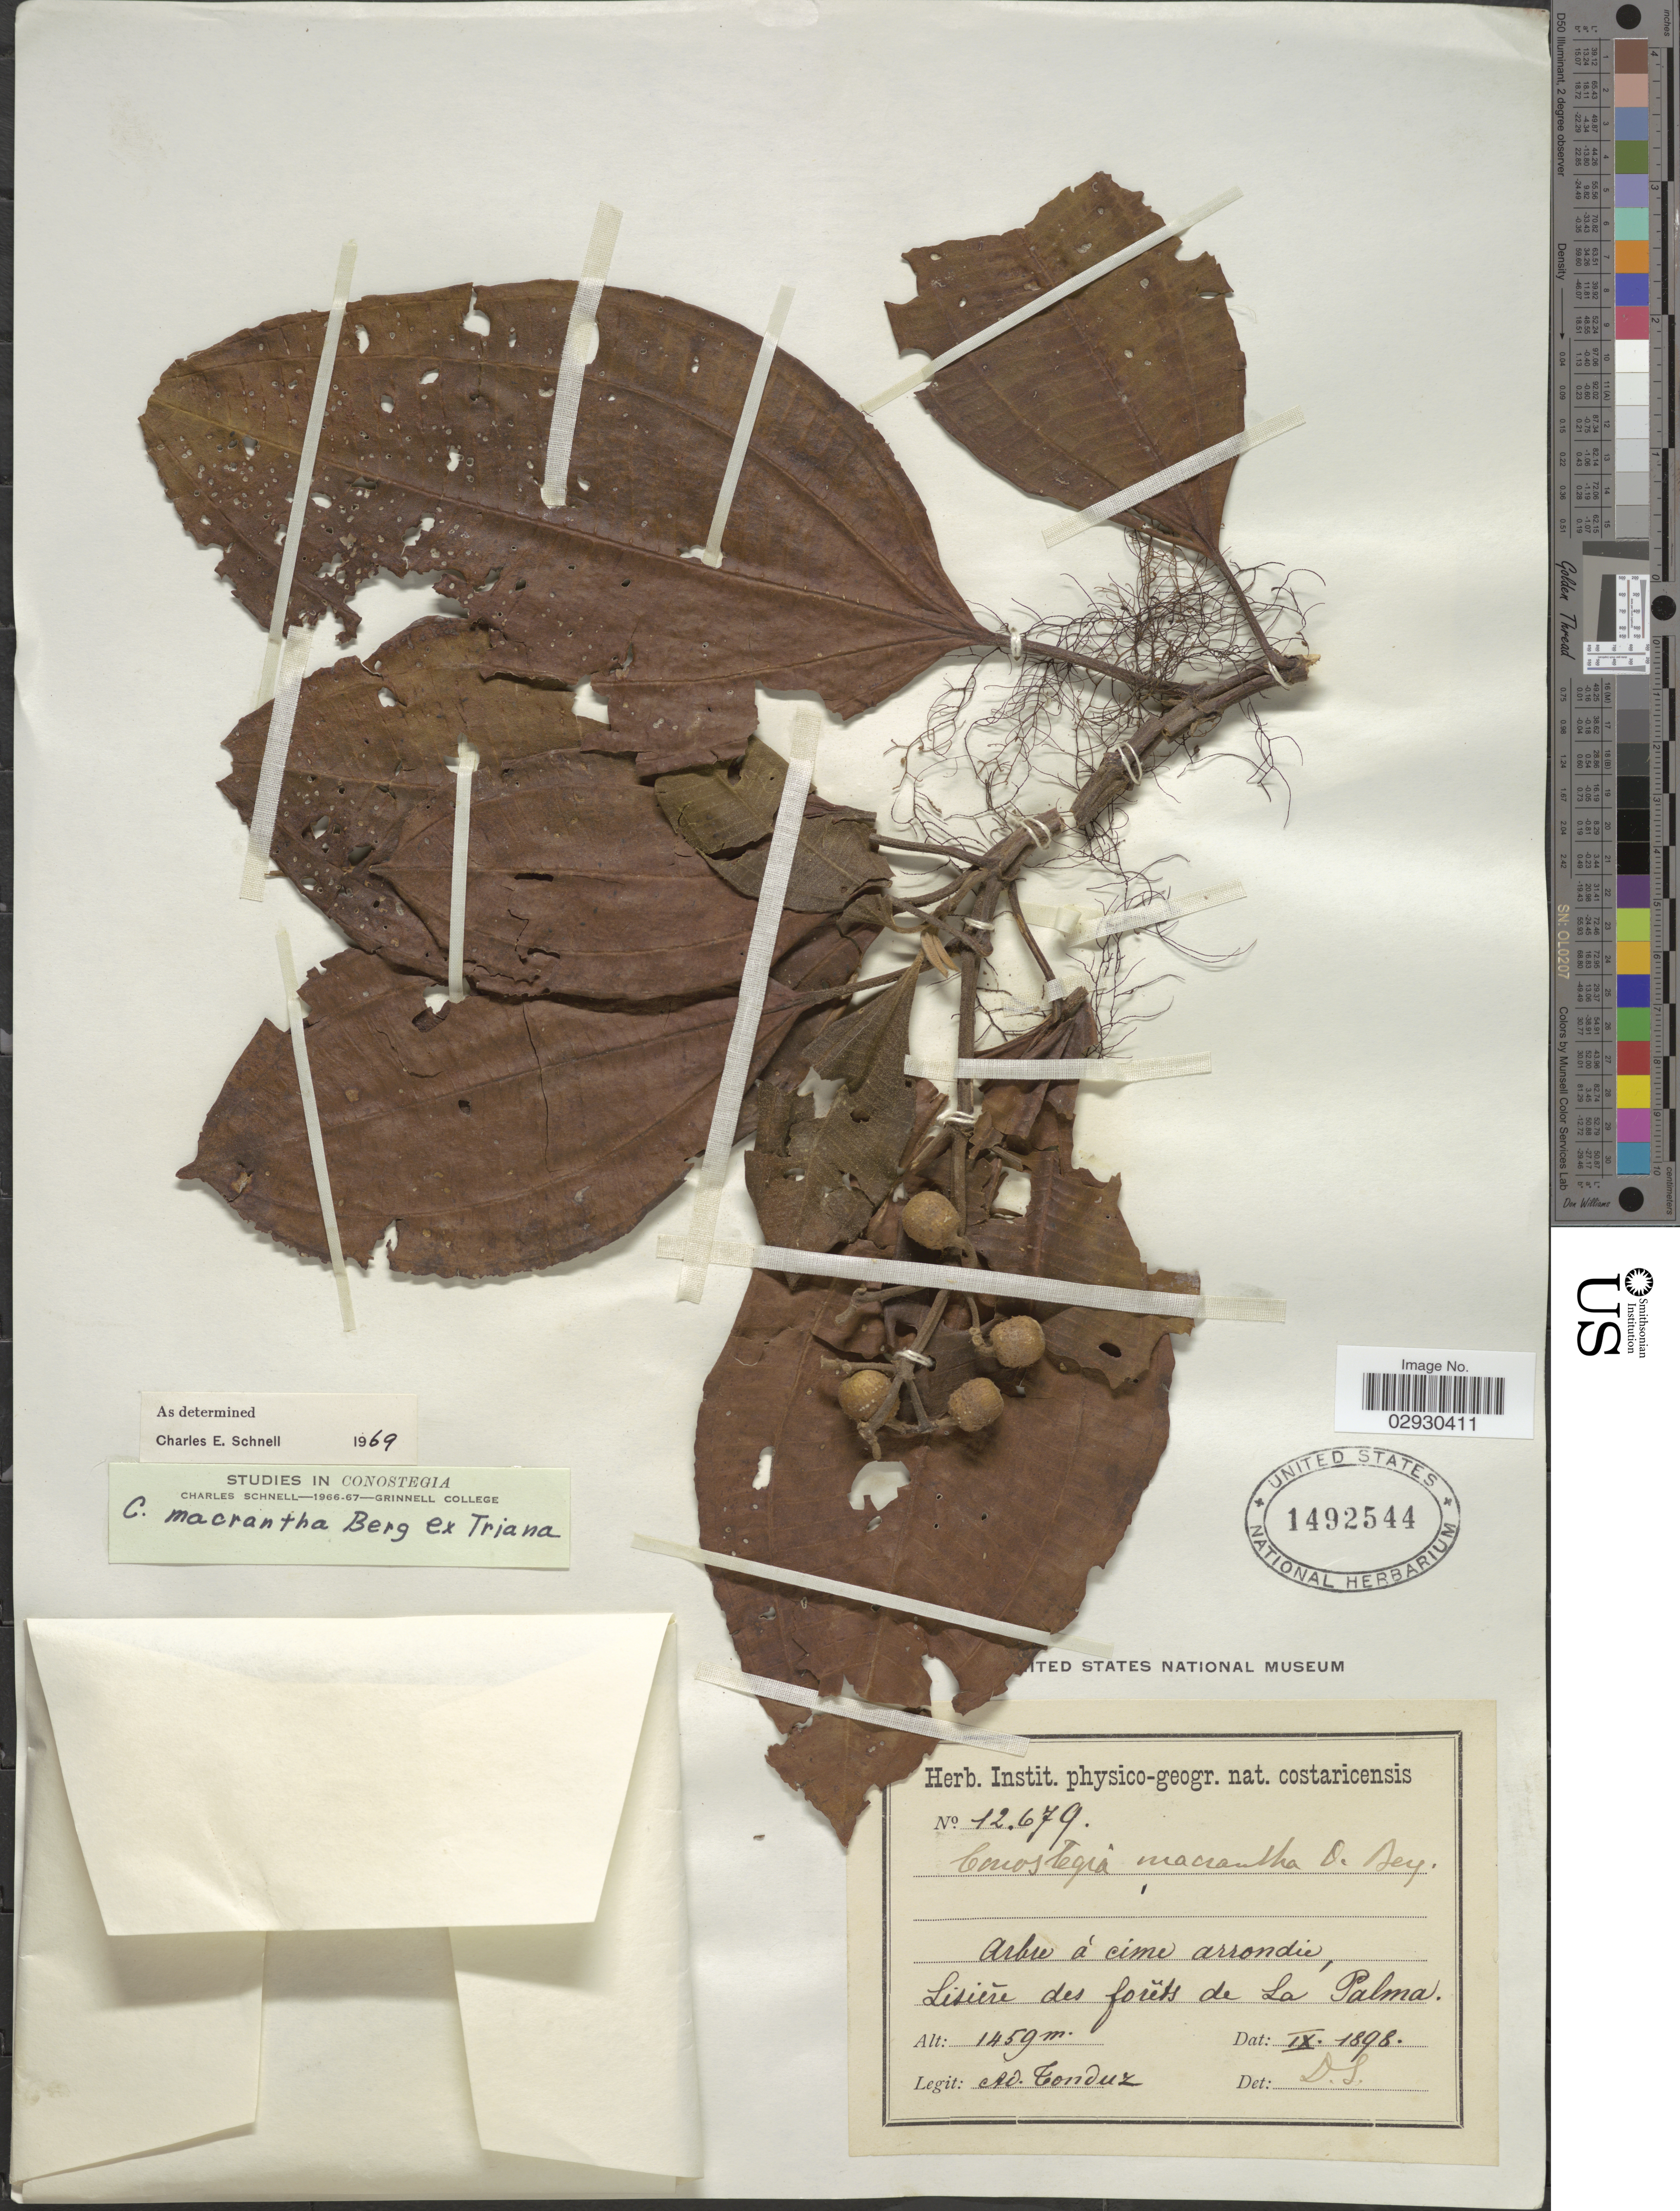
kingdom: Plantae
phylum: Tracheophyta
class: Magnoliopsida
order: Myrtales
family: Melastomataceae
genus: Conostegia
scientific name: Conostegia macrantha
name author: O. Berg ex Triana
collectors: A. Tonduz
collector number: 12679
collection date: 1898-09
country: Costa Rica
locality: Arbre á cime arrondie, Lisière des forêts de La Palma.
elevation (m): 1459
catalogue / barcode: US 1492544